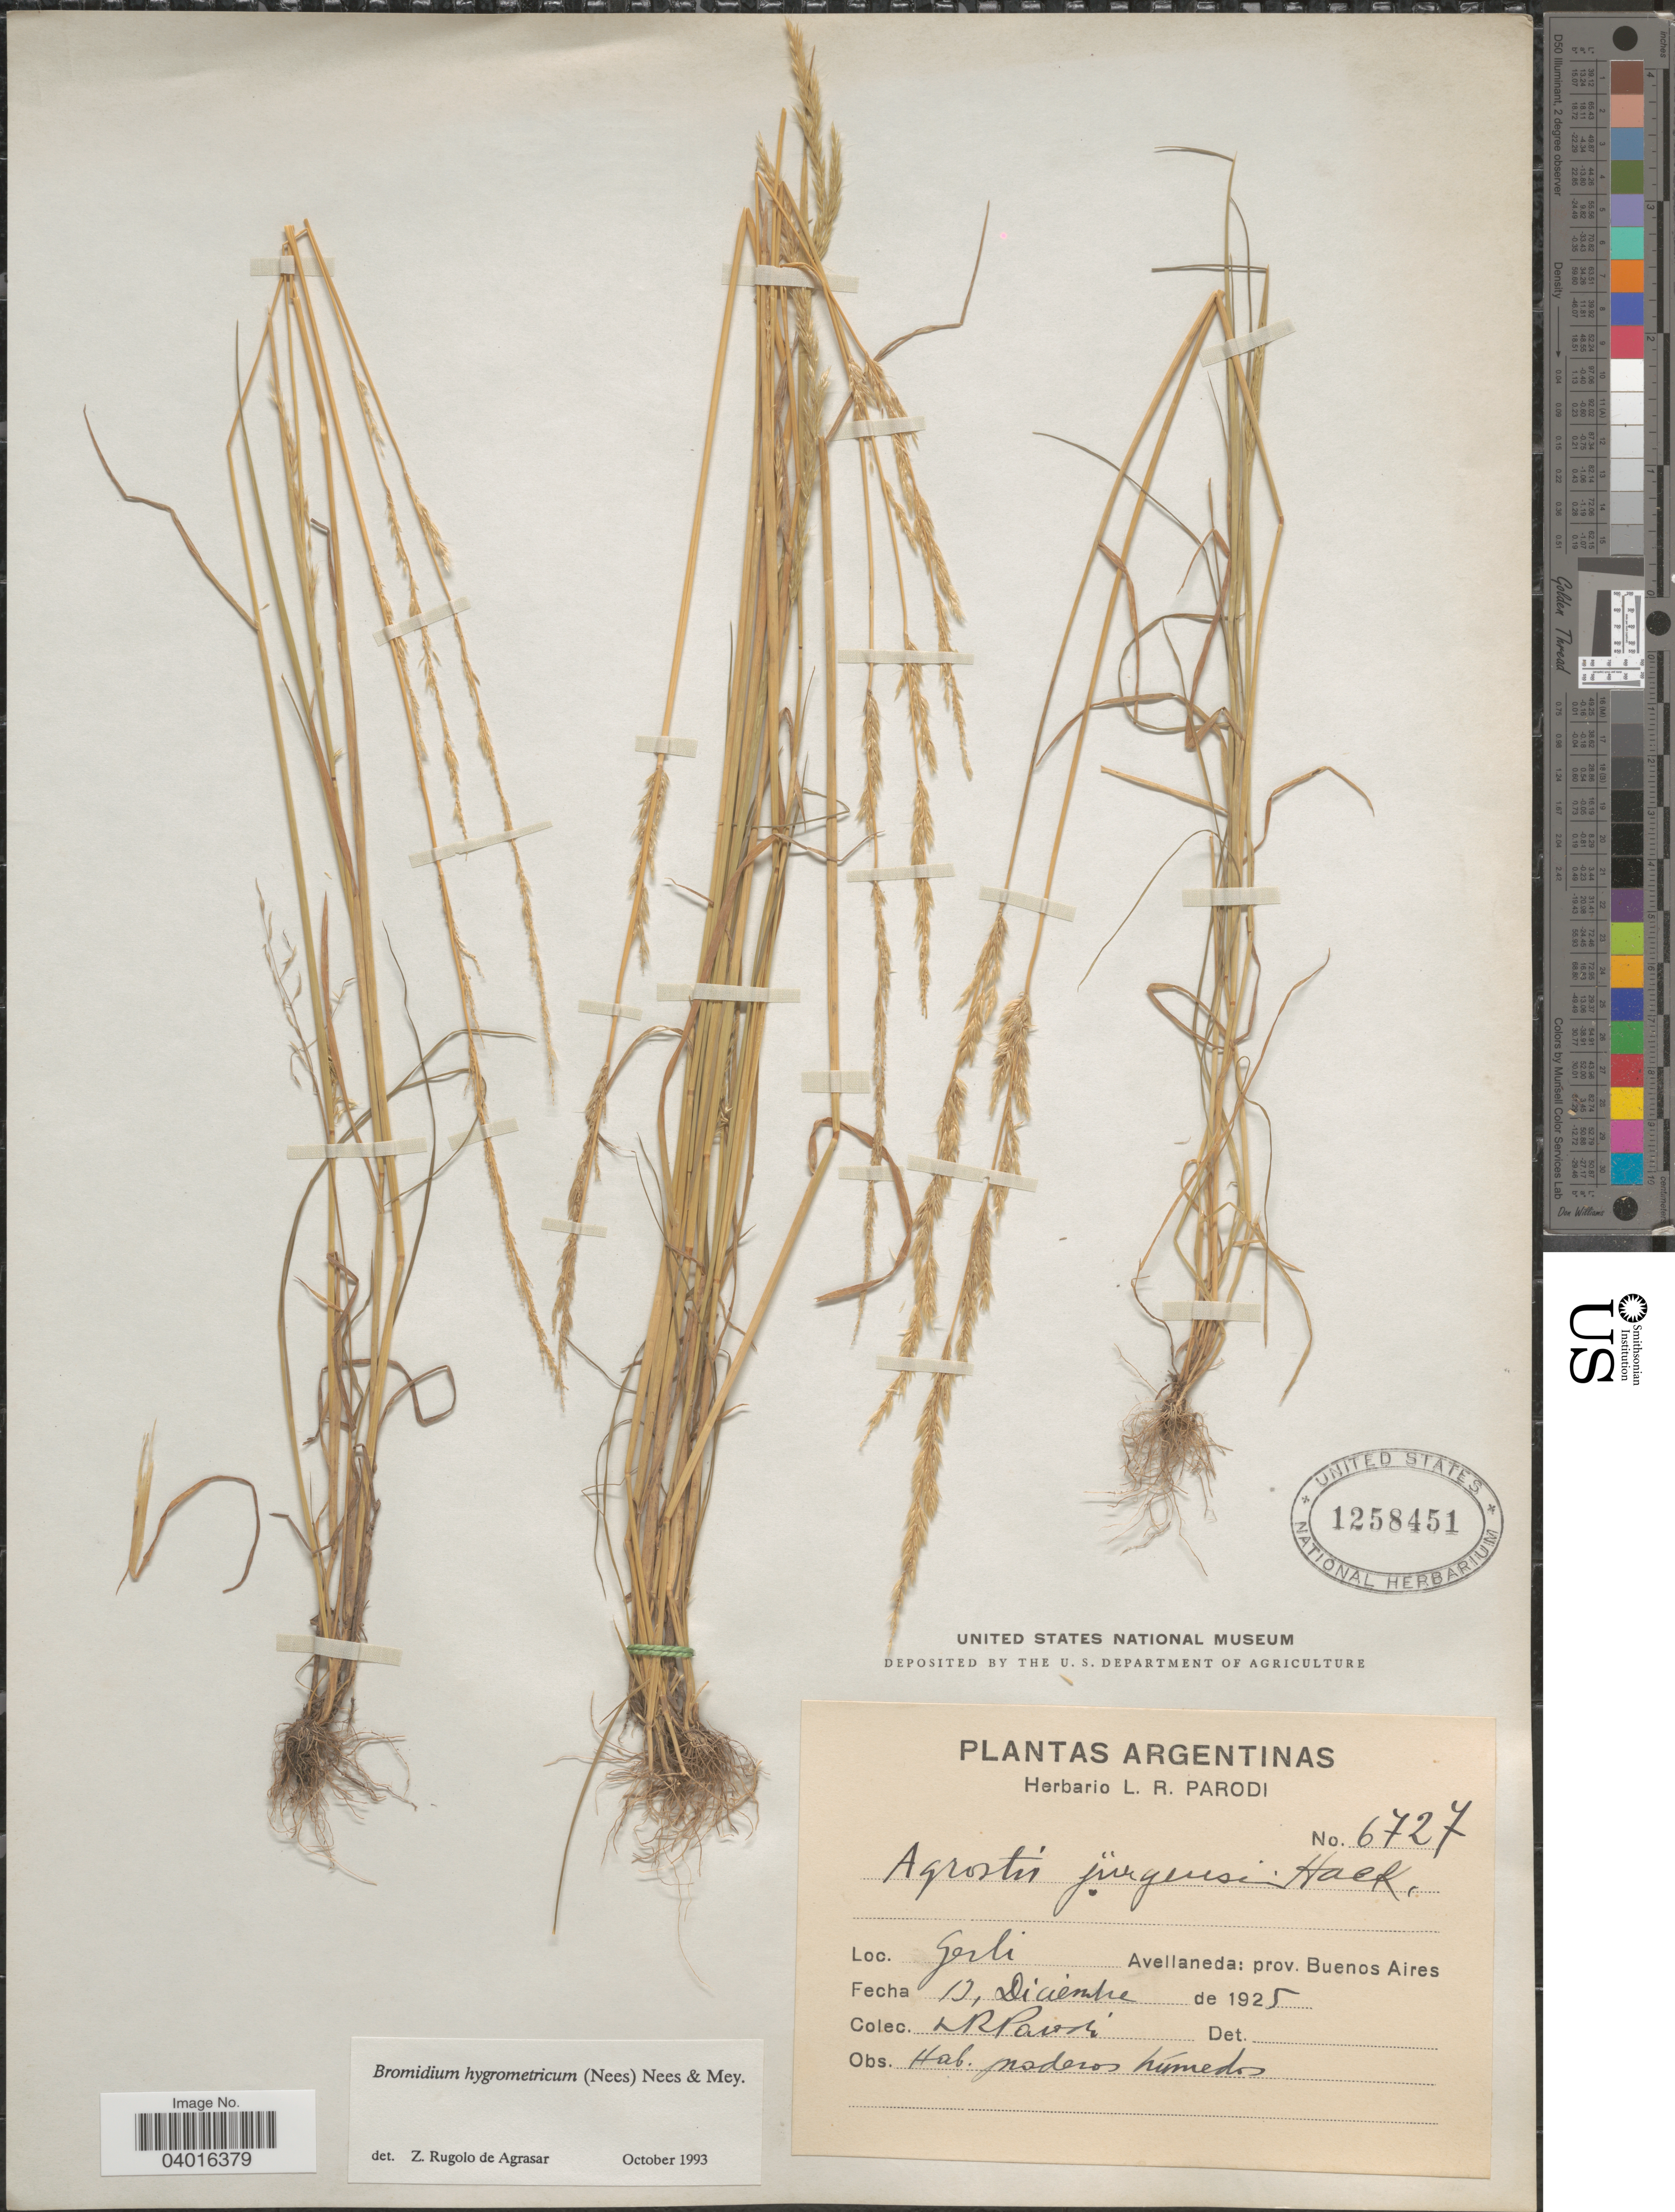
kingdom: Plantae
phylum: Tracheophyta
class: Liliopsida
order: Poales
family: Poaceae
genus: Bromidium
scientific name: Bromidium hygrometricum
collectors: L. R. Parodi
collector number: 6727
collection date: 1925-12-13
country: Argentina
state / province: Buenos Aires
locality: Gerli. Avellaneda.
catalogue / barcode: US 1258451